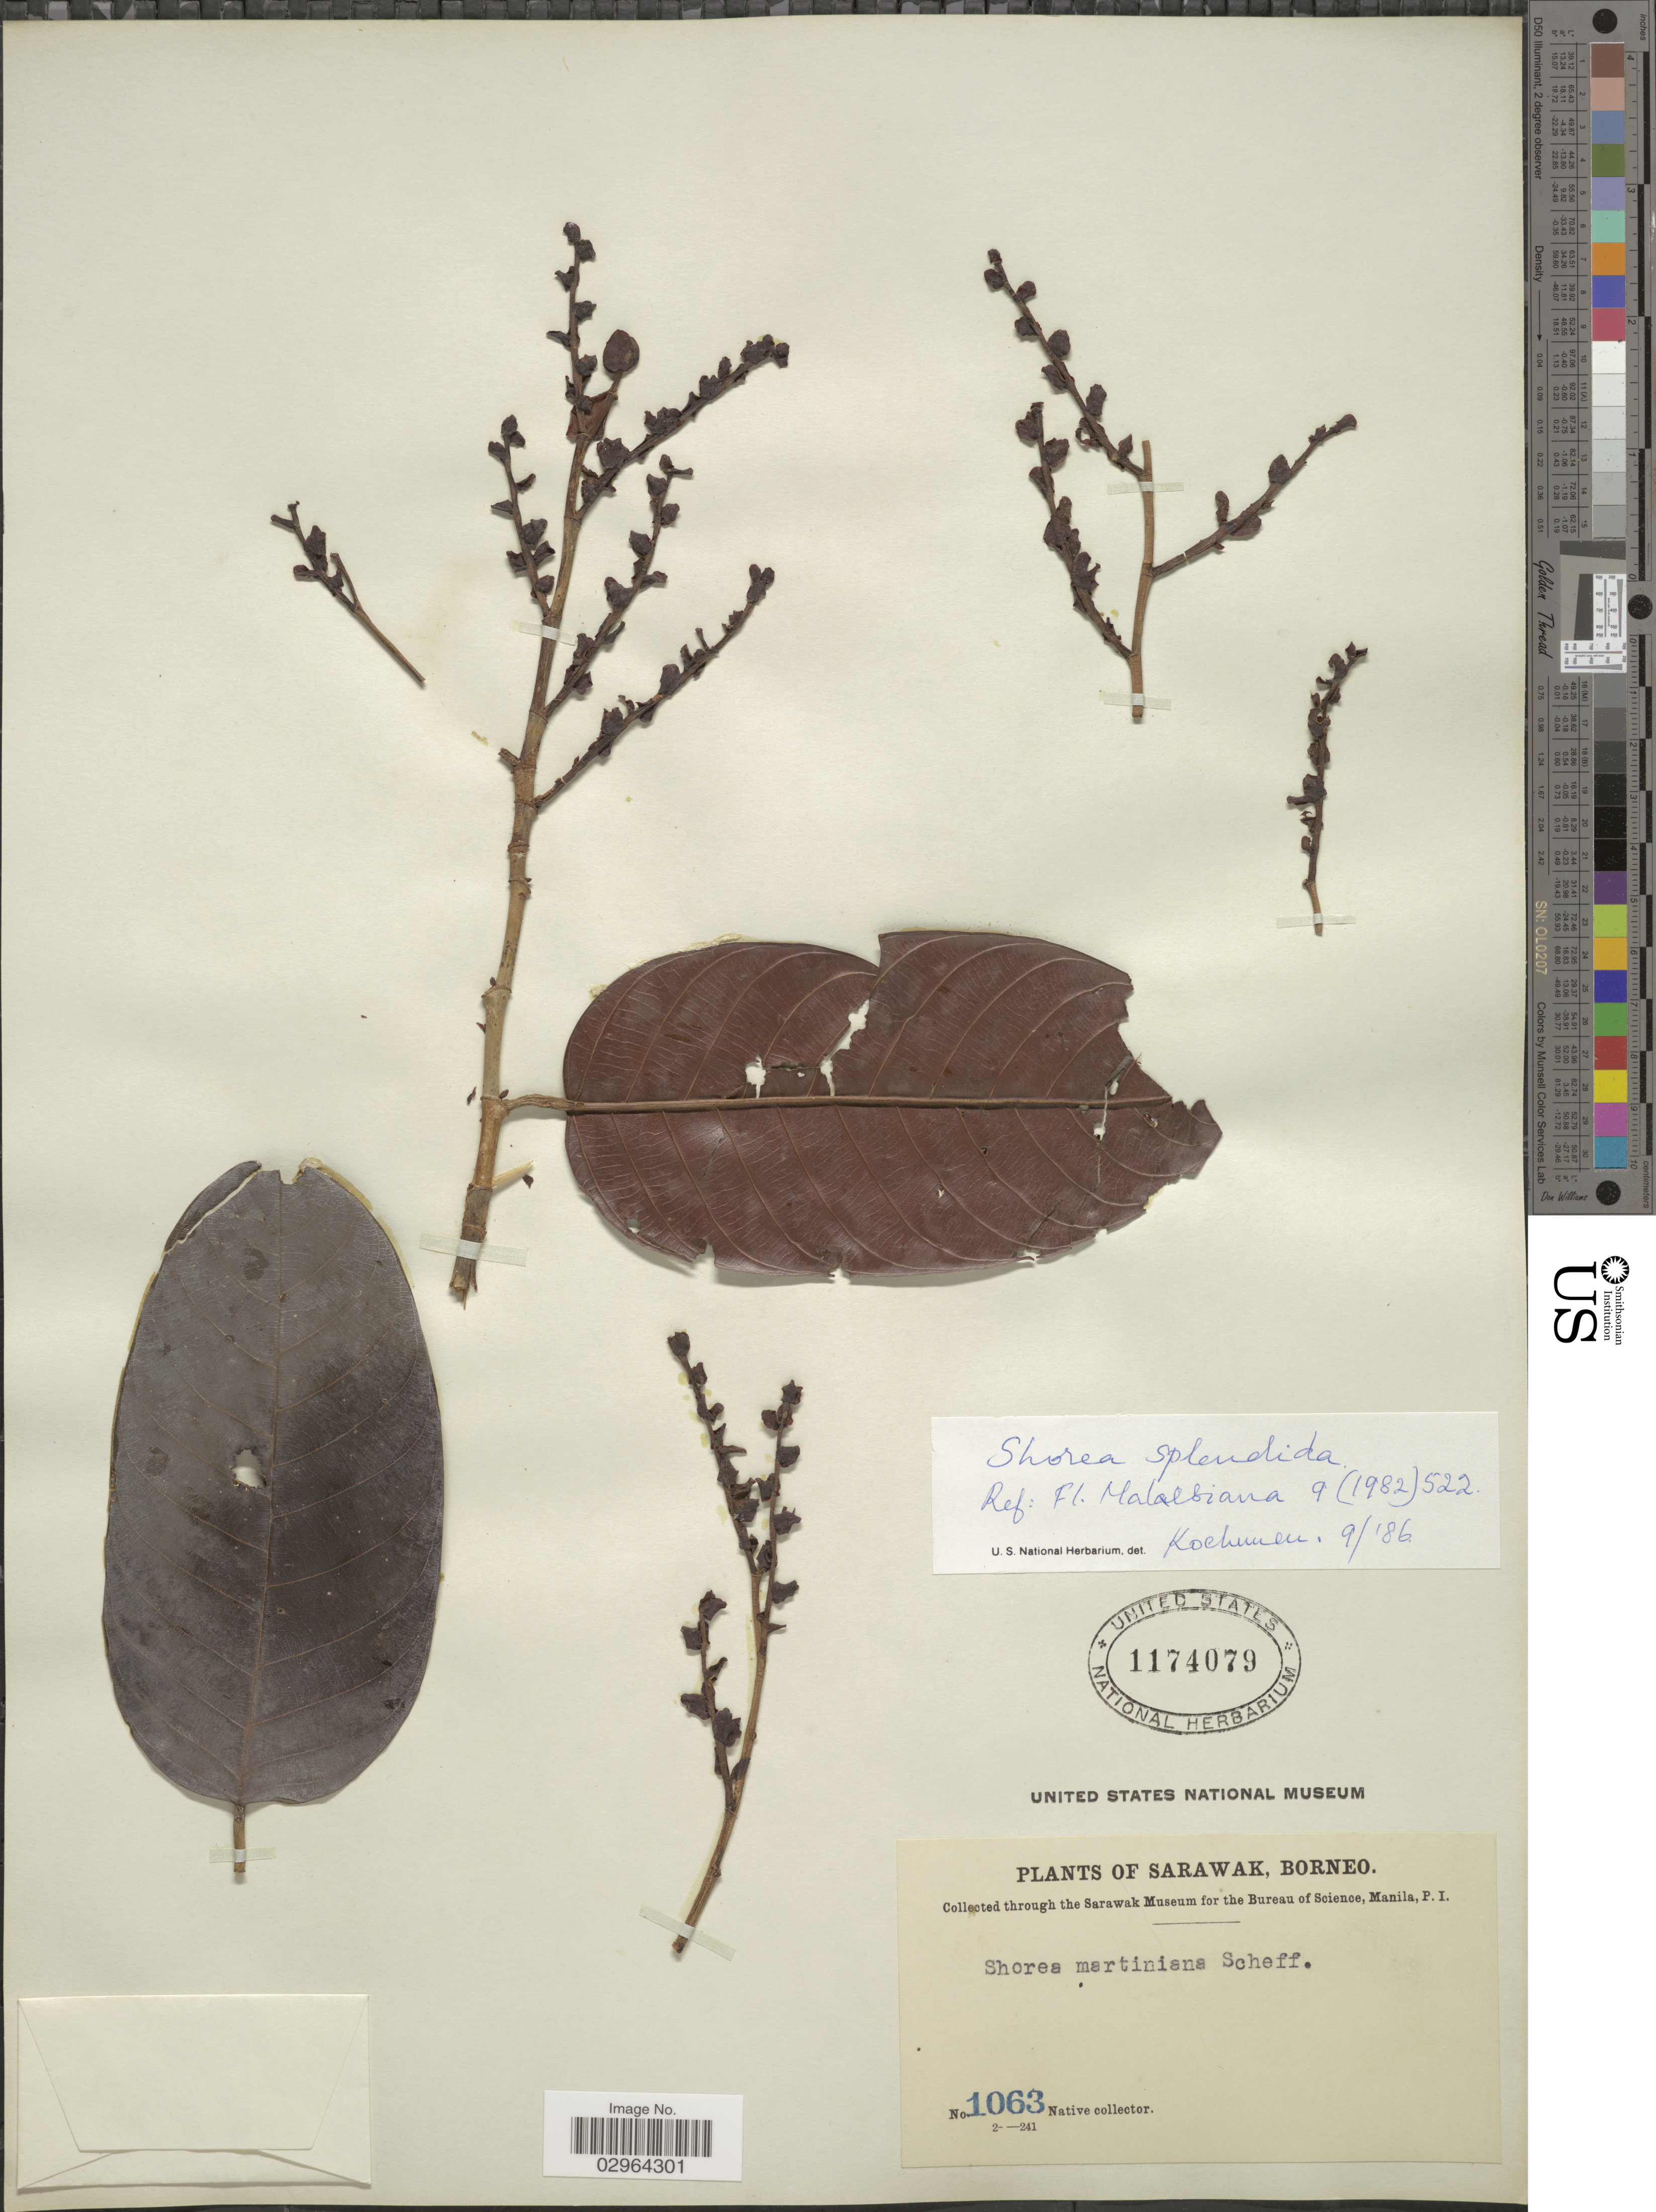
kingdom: Plantae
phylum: Tracheophyta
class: Magnoliopsida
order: Malvales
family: Dipterocarpaceae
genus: Rubroshorea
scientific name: Rubroshorea splendida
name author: (de Vriese) P.S. Ashton & J. Heck.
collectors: Native collector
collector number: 1063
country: Malaysia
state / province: Sarawak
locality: Borneo.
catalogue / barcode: US 1174079